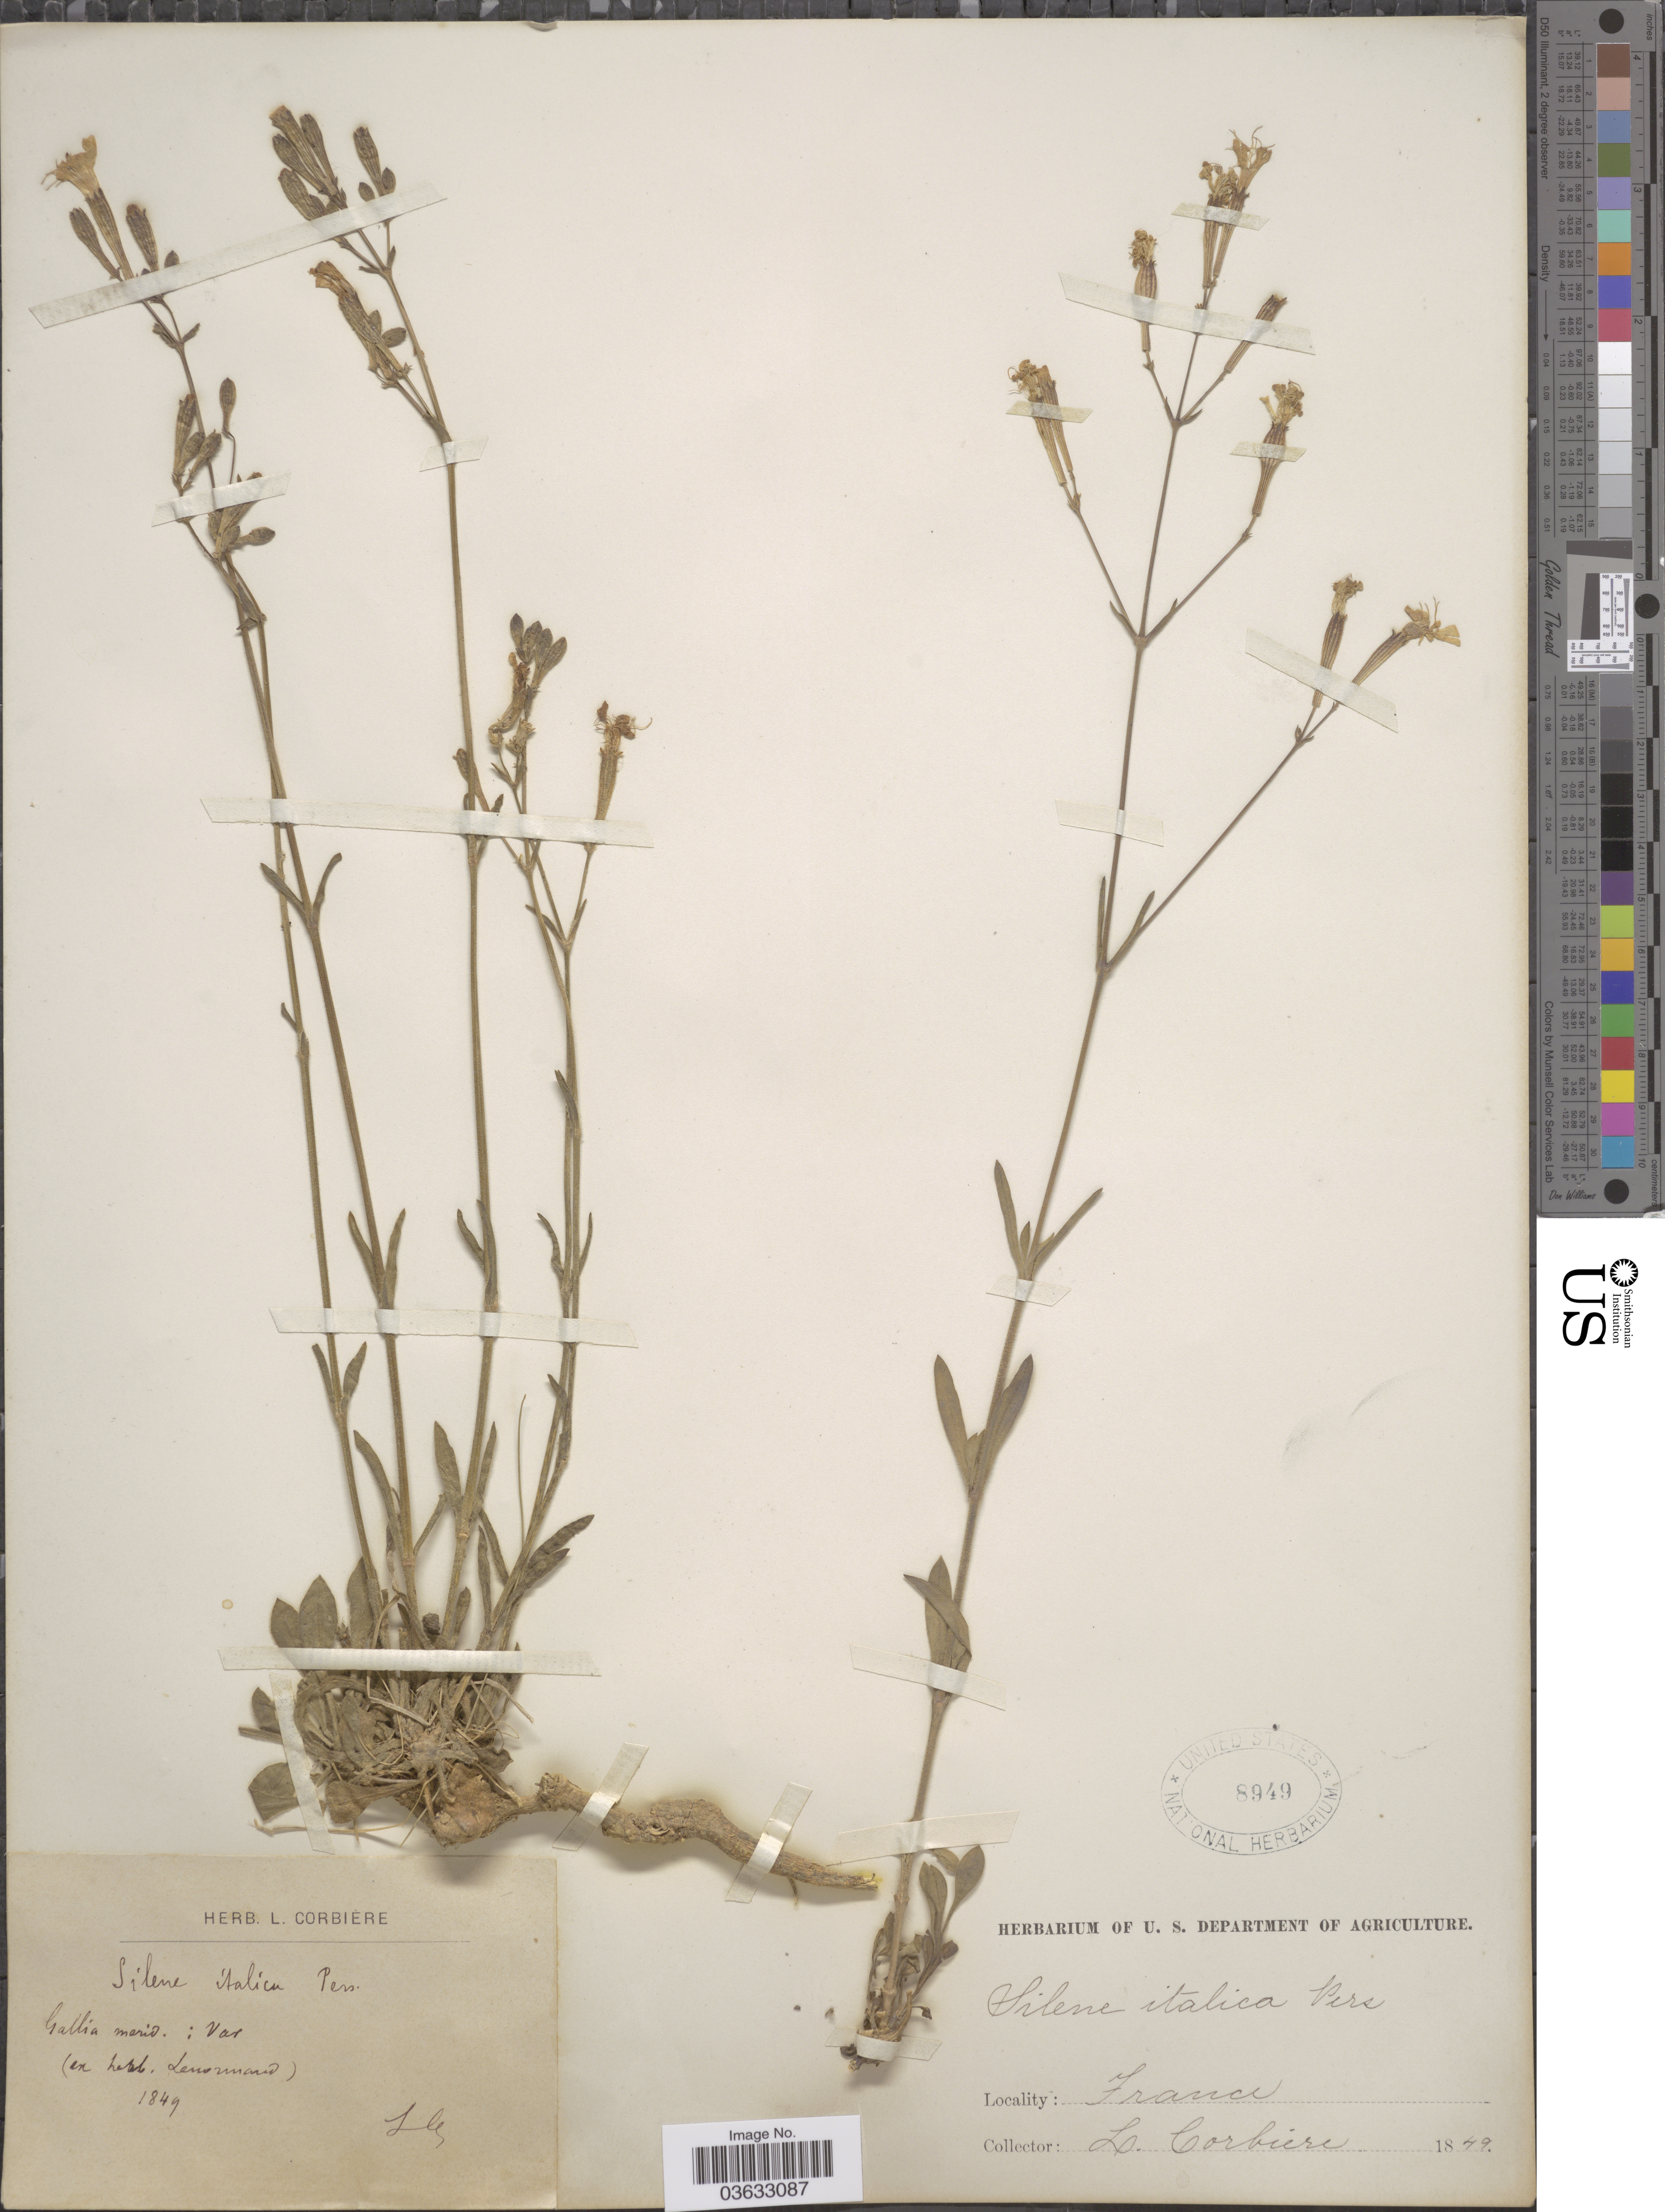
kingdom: Plantae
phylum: Tracheophyta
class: Magnoliopsida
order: Caryophyllales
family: Caryophyllaceae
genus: Silene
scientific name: Silene italica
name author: (L.) Pers.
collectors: L. Corbière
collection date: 1849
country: France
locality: Gallia merid.: Var.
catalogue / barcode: US 8949